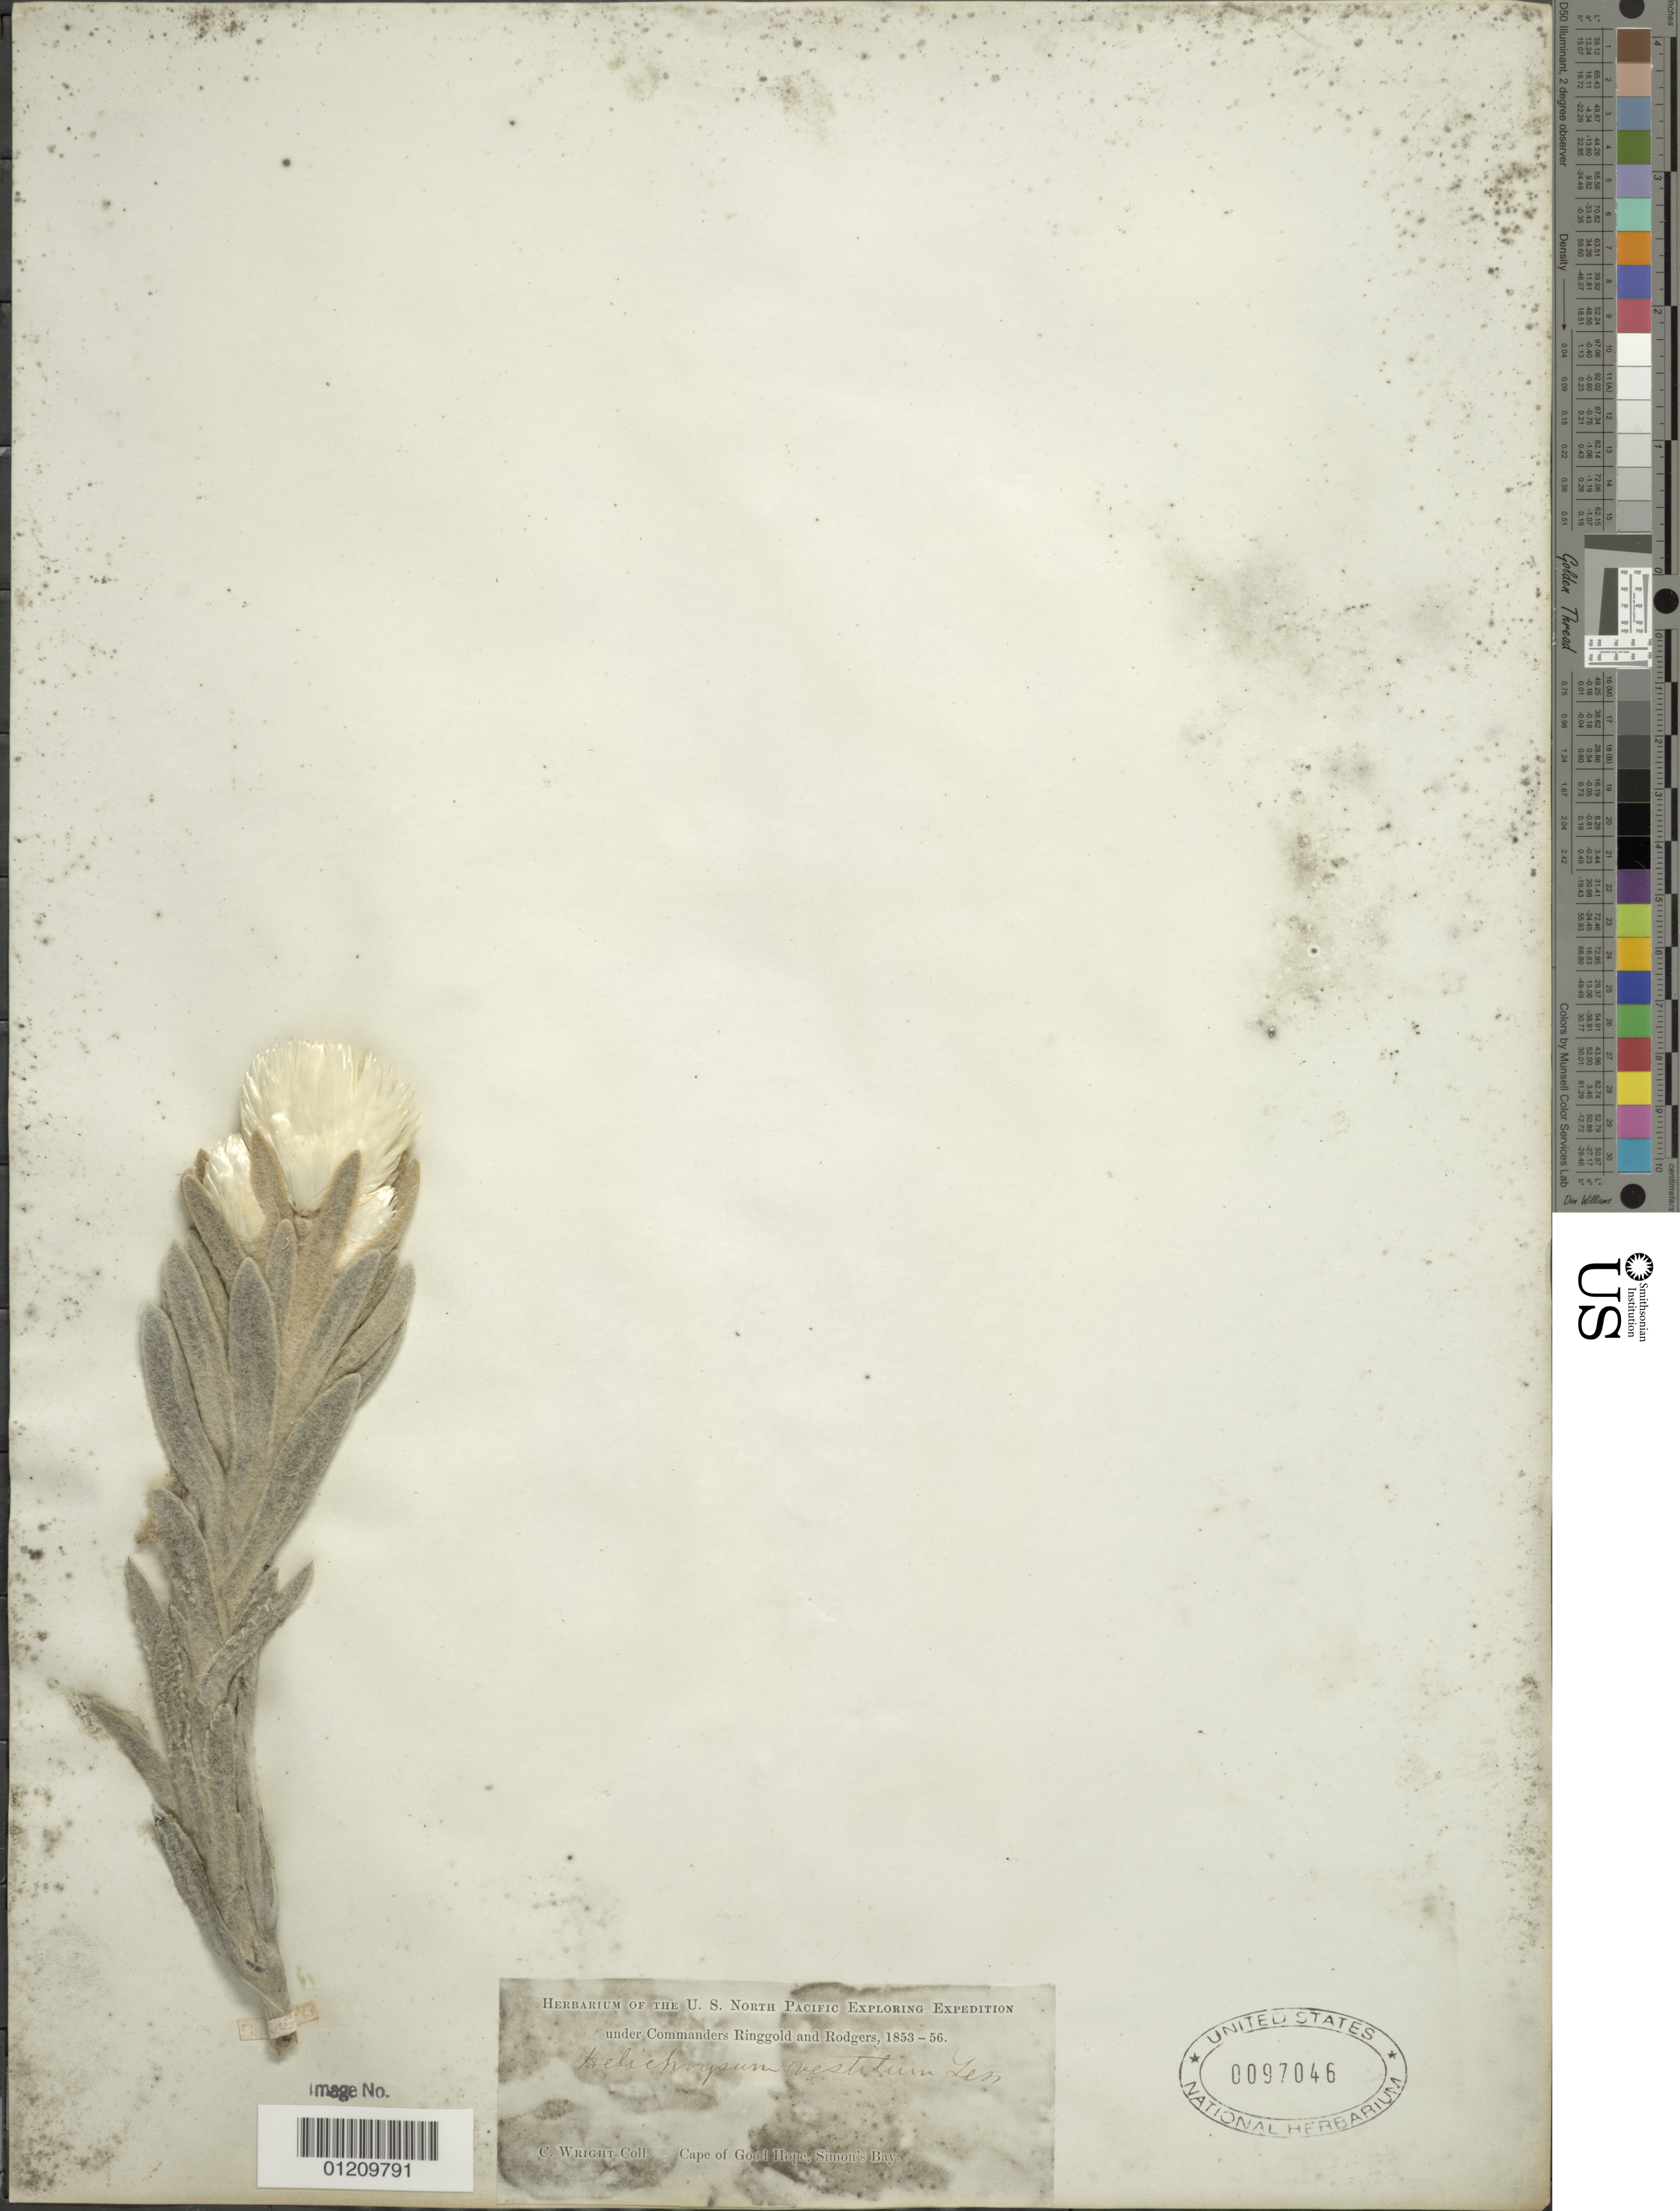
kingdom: Plantae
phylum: Tracheophyta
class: Magnoliopsida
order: Asterales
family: Asteraceae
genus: Helichrysum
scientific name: Helichrysum vestitum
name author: Willd.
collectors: C. Wright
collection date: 1853/1856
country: South Africa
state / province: Western Cape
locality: Cape of Good Hope, Simon's Bay.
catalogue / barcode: US 97046